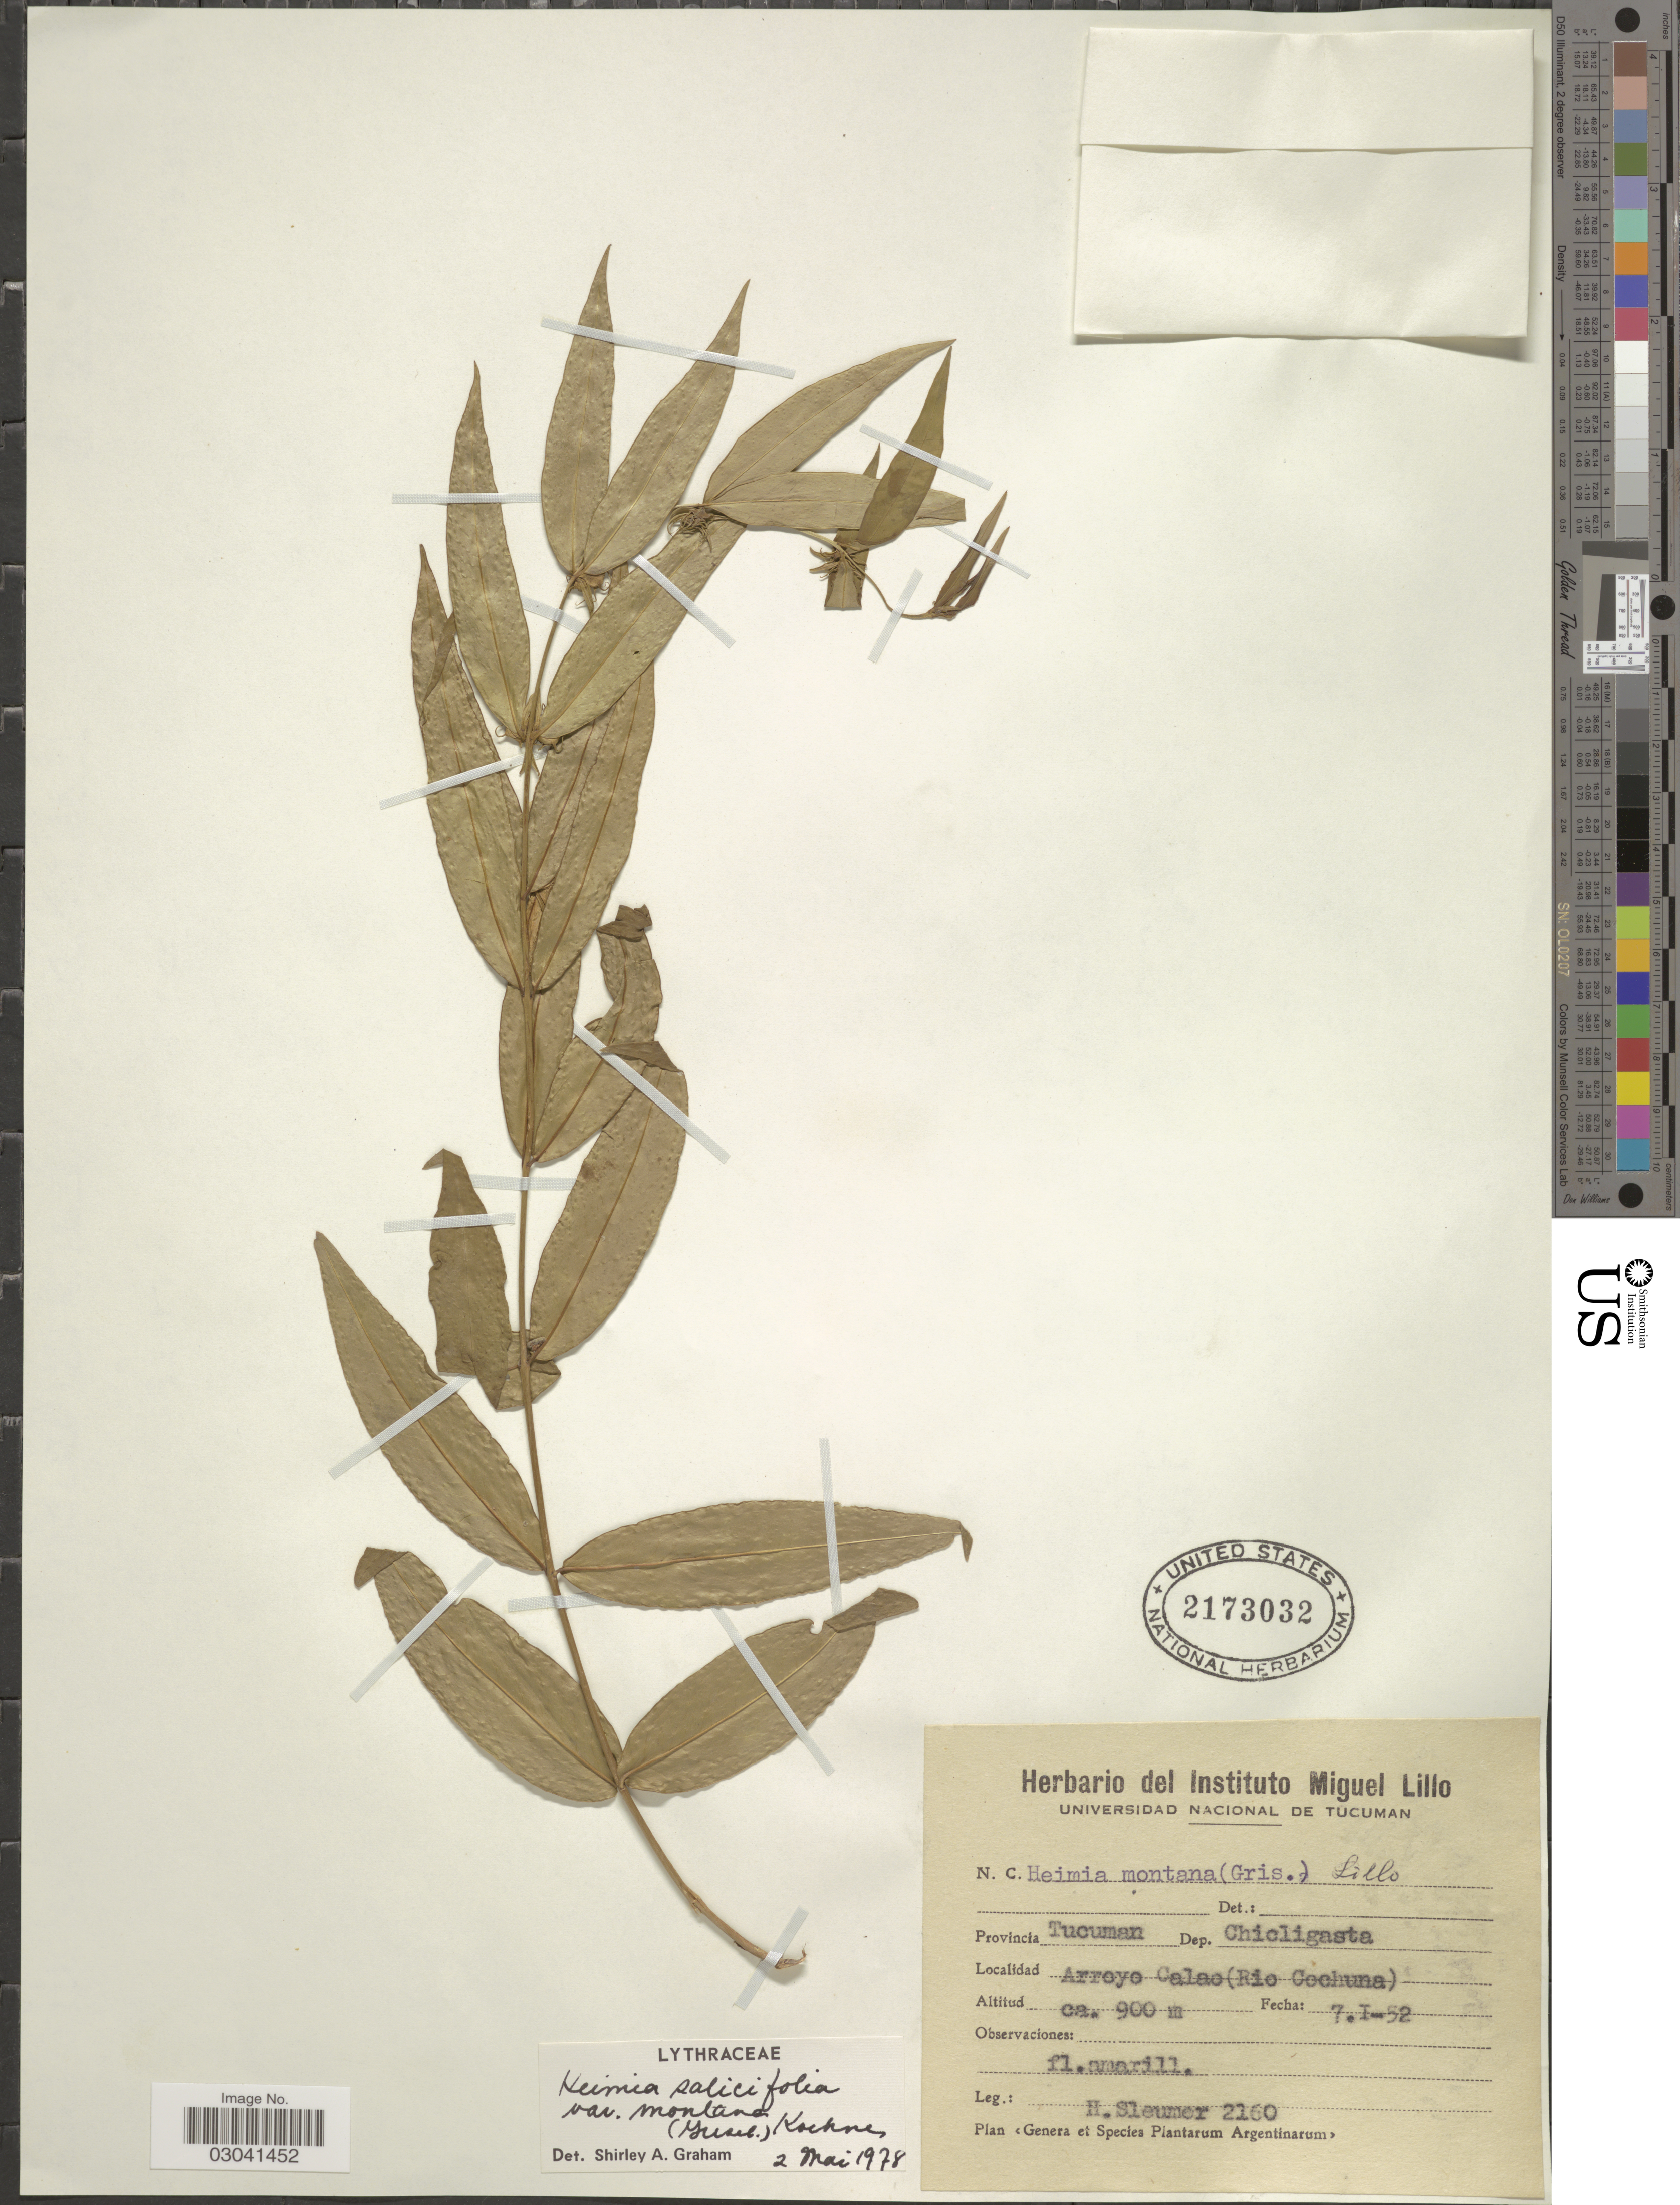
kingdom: Plantae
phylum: Tracheophyta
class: Magnoliopsida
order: Myrtales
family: Lythraceae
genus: Heimia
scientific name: Heimia montana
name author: (Griseb.) Lillo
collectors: H. O. Sleumer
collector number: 2160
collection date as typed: Transcribed d/m/y: 7/1/52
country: Argentina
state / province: Tucuman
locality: Dep. Chicligasta, Arroyo Calao (Rio Cochuna).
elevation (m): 900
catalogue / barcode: US 2173032